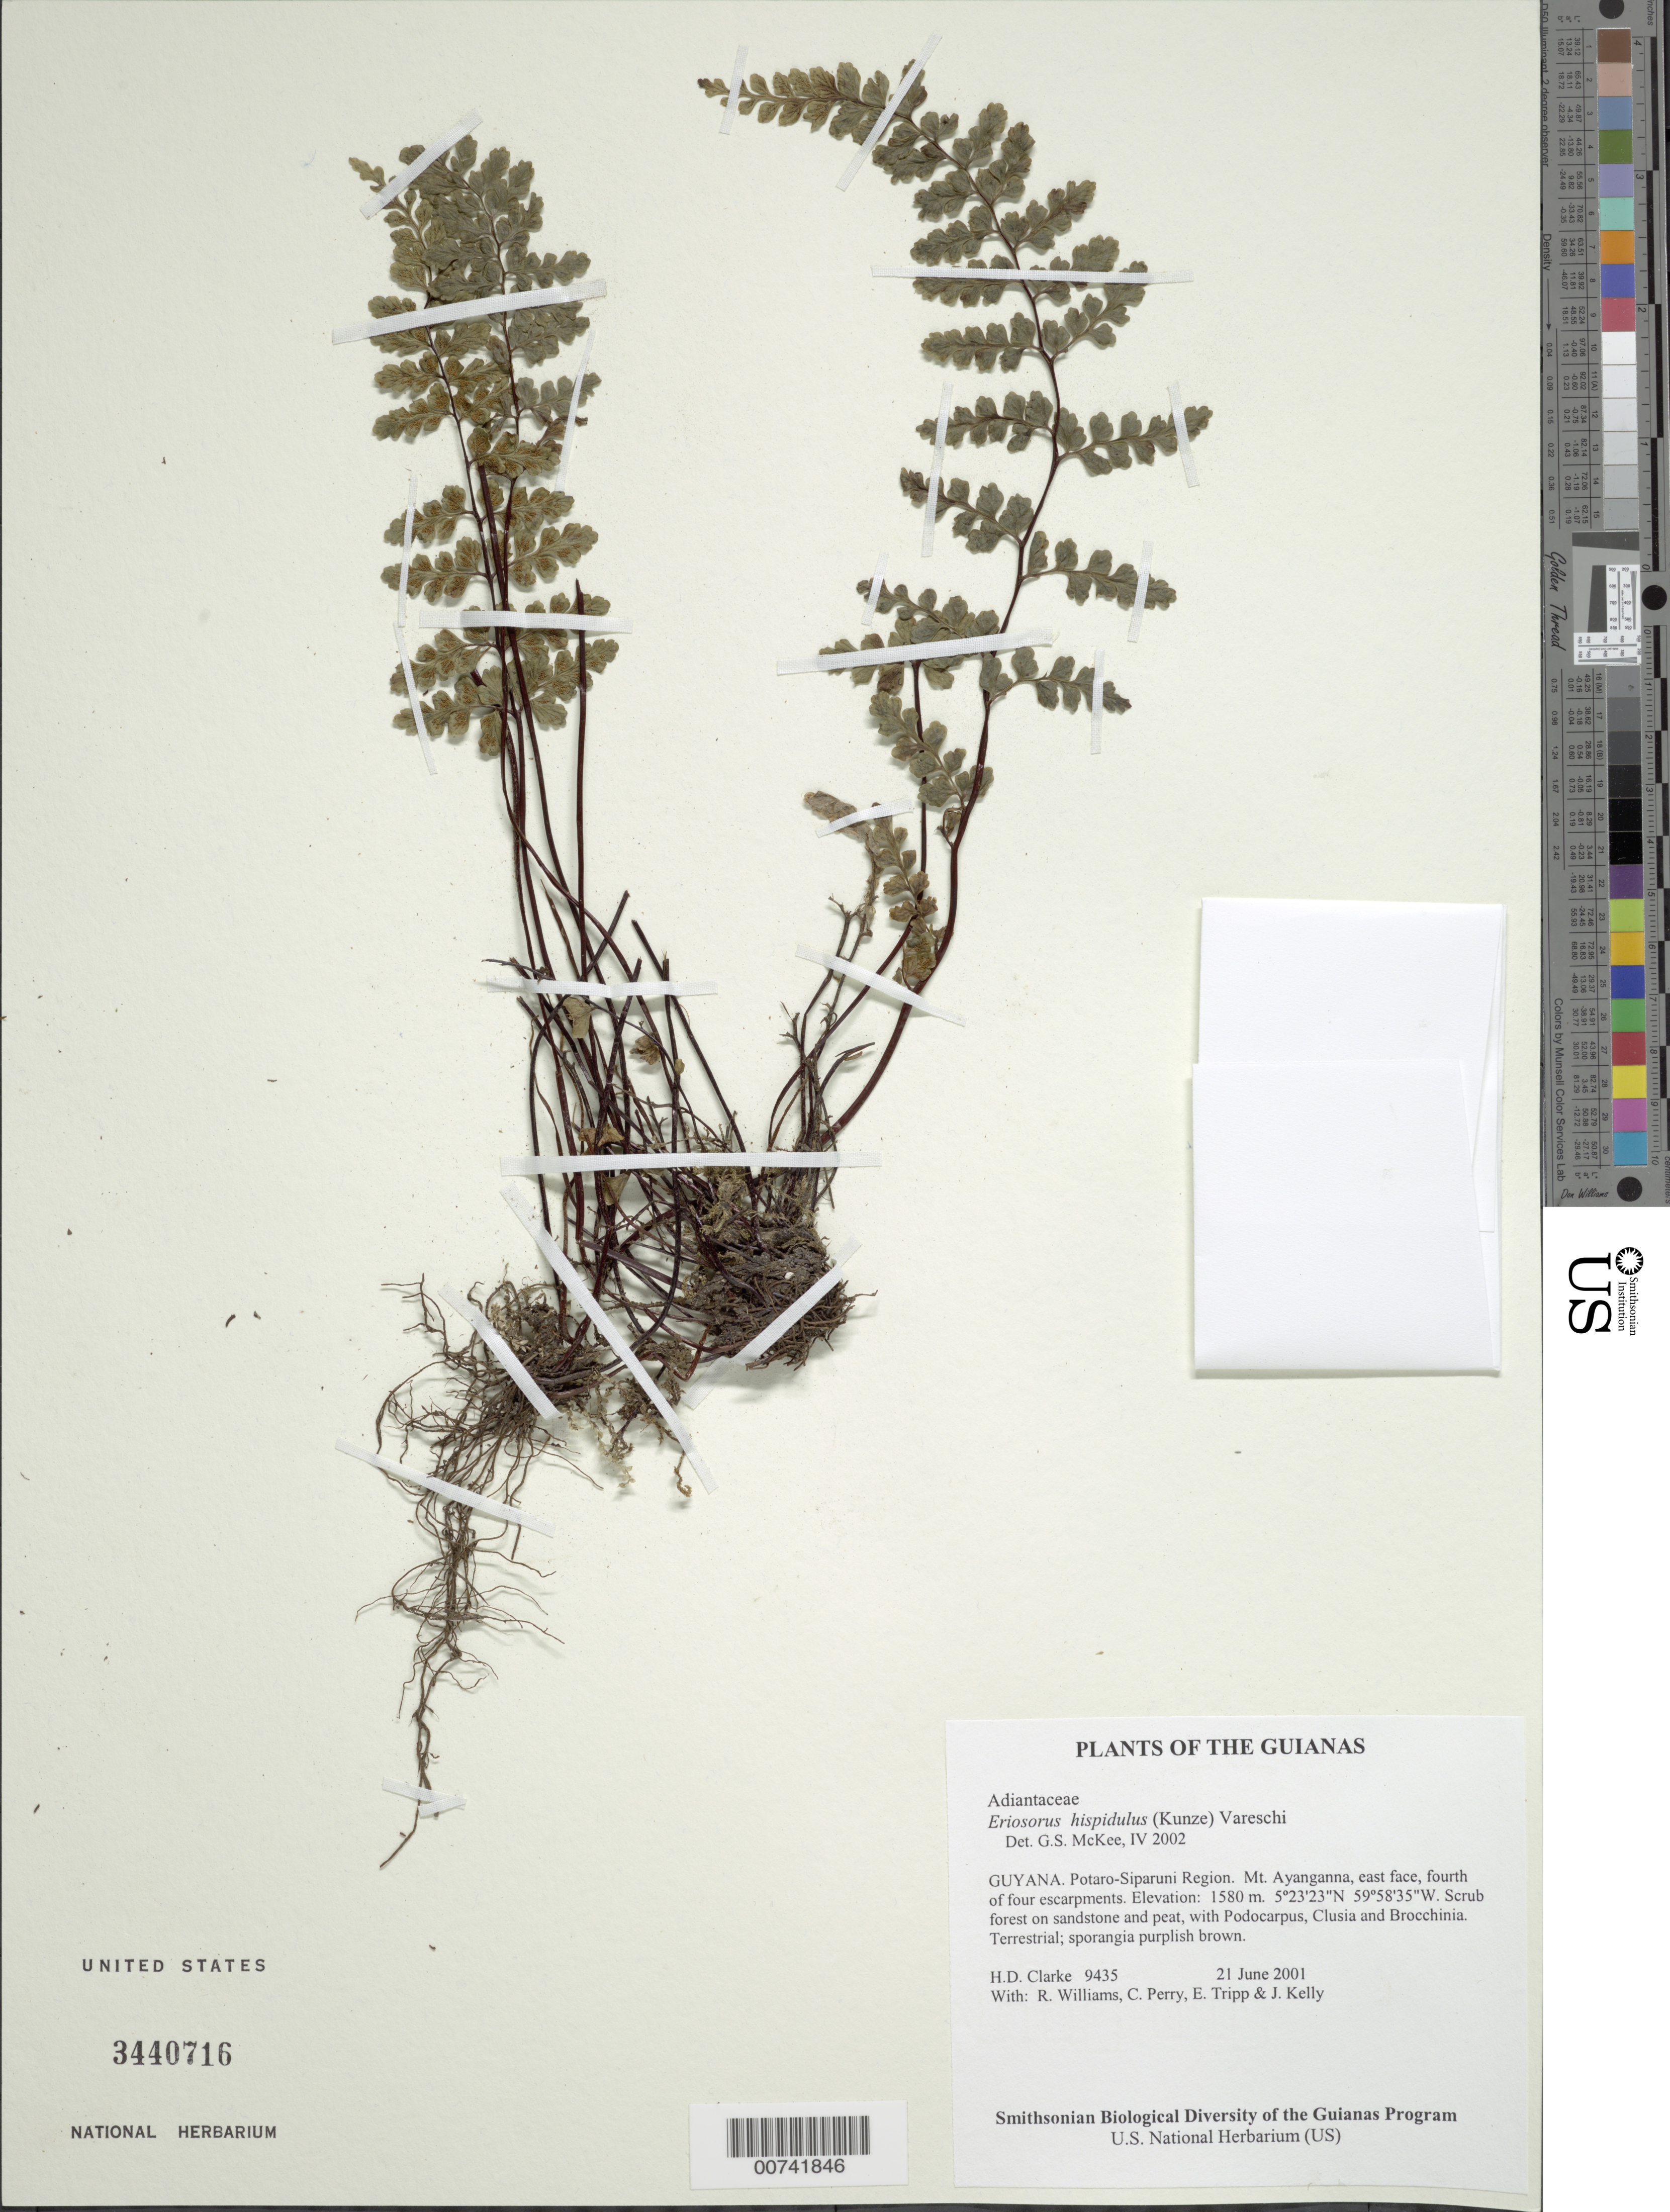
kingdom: Plantae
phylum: Tracheophyta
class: Polypodiopsida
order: Polypodiales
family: Pteridaceae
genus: Jamesonia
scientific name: Jamesonia hispidula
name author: Kunze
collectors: H. D. Clarke, R. Williams, C. Perry, E. Tripp & J. Kelly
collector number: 9435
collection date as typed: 21 June 2001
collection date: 2001-06-21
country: Guyana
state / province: Potaro-Siparuni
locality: Mt. Ayanganna, east face, fourth of four escarpments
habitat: Scrub forest on sandstone and peat, with Podocarpus, Clusia and Brocchinia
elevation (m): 1580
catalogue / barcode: US 3440716